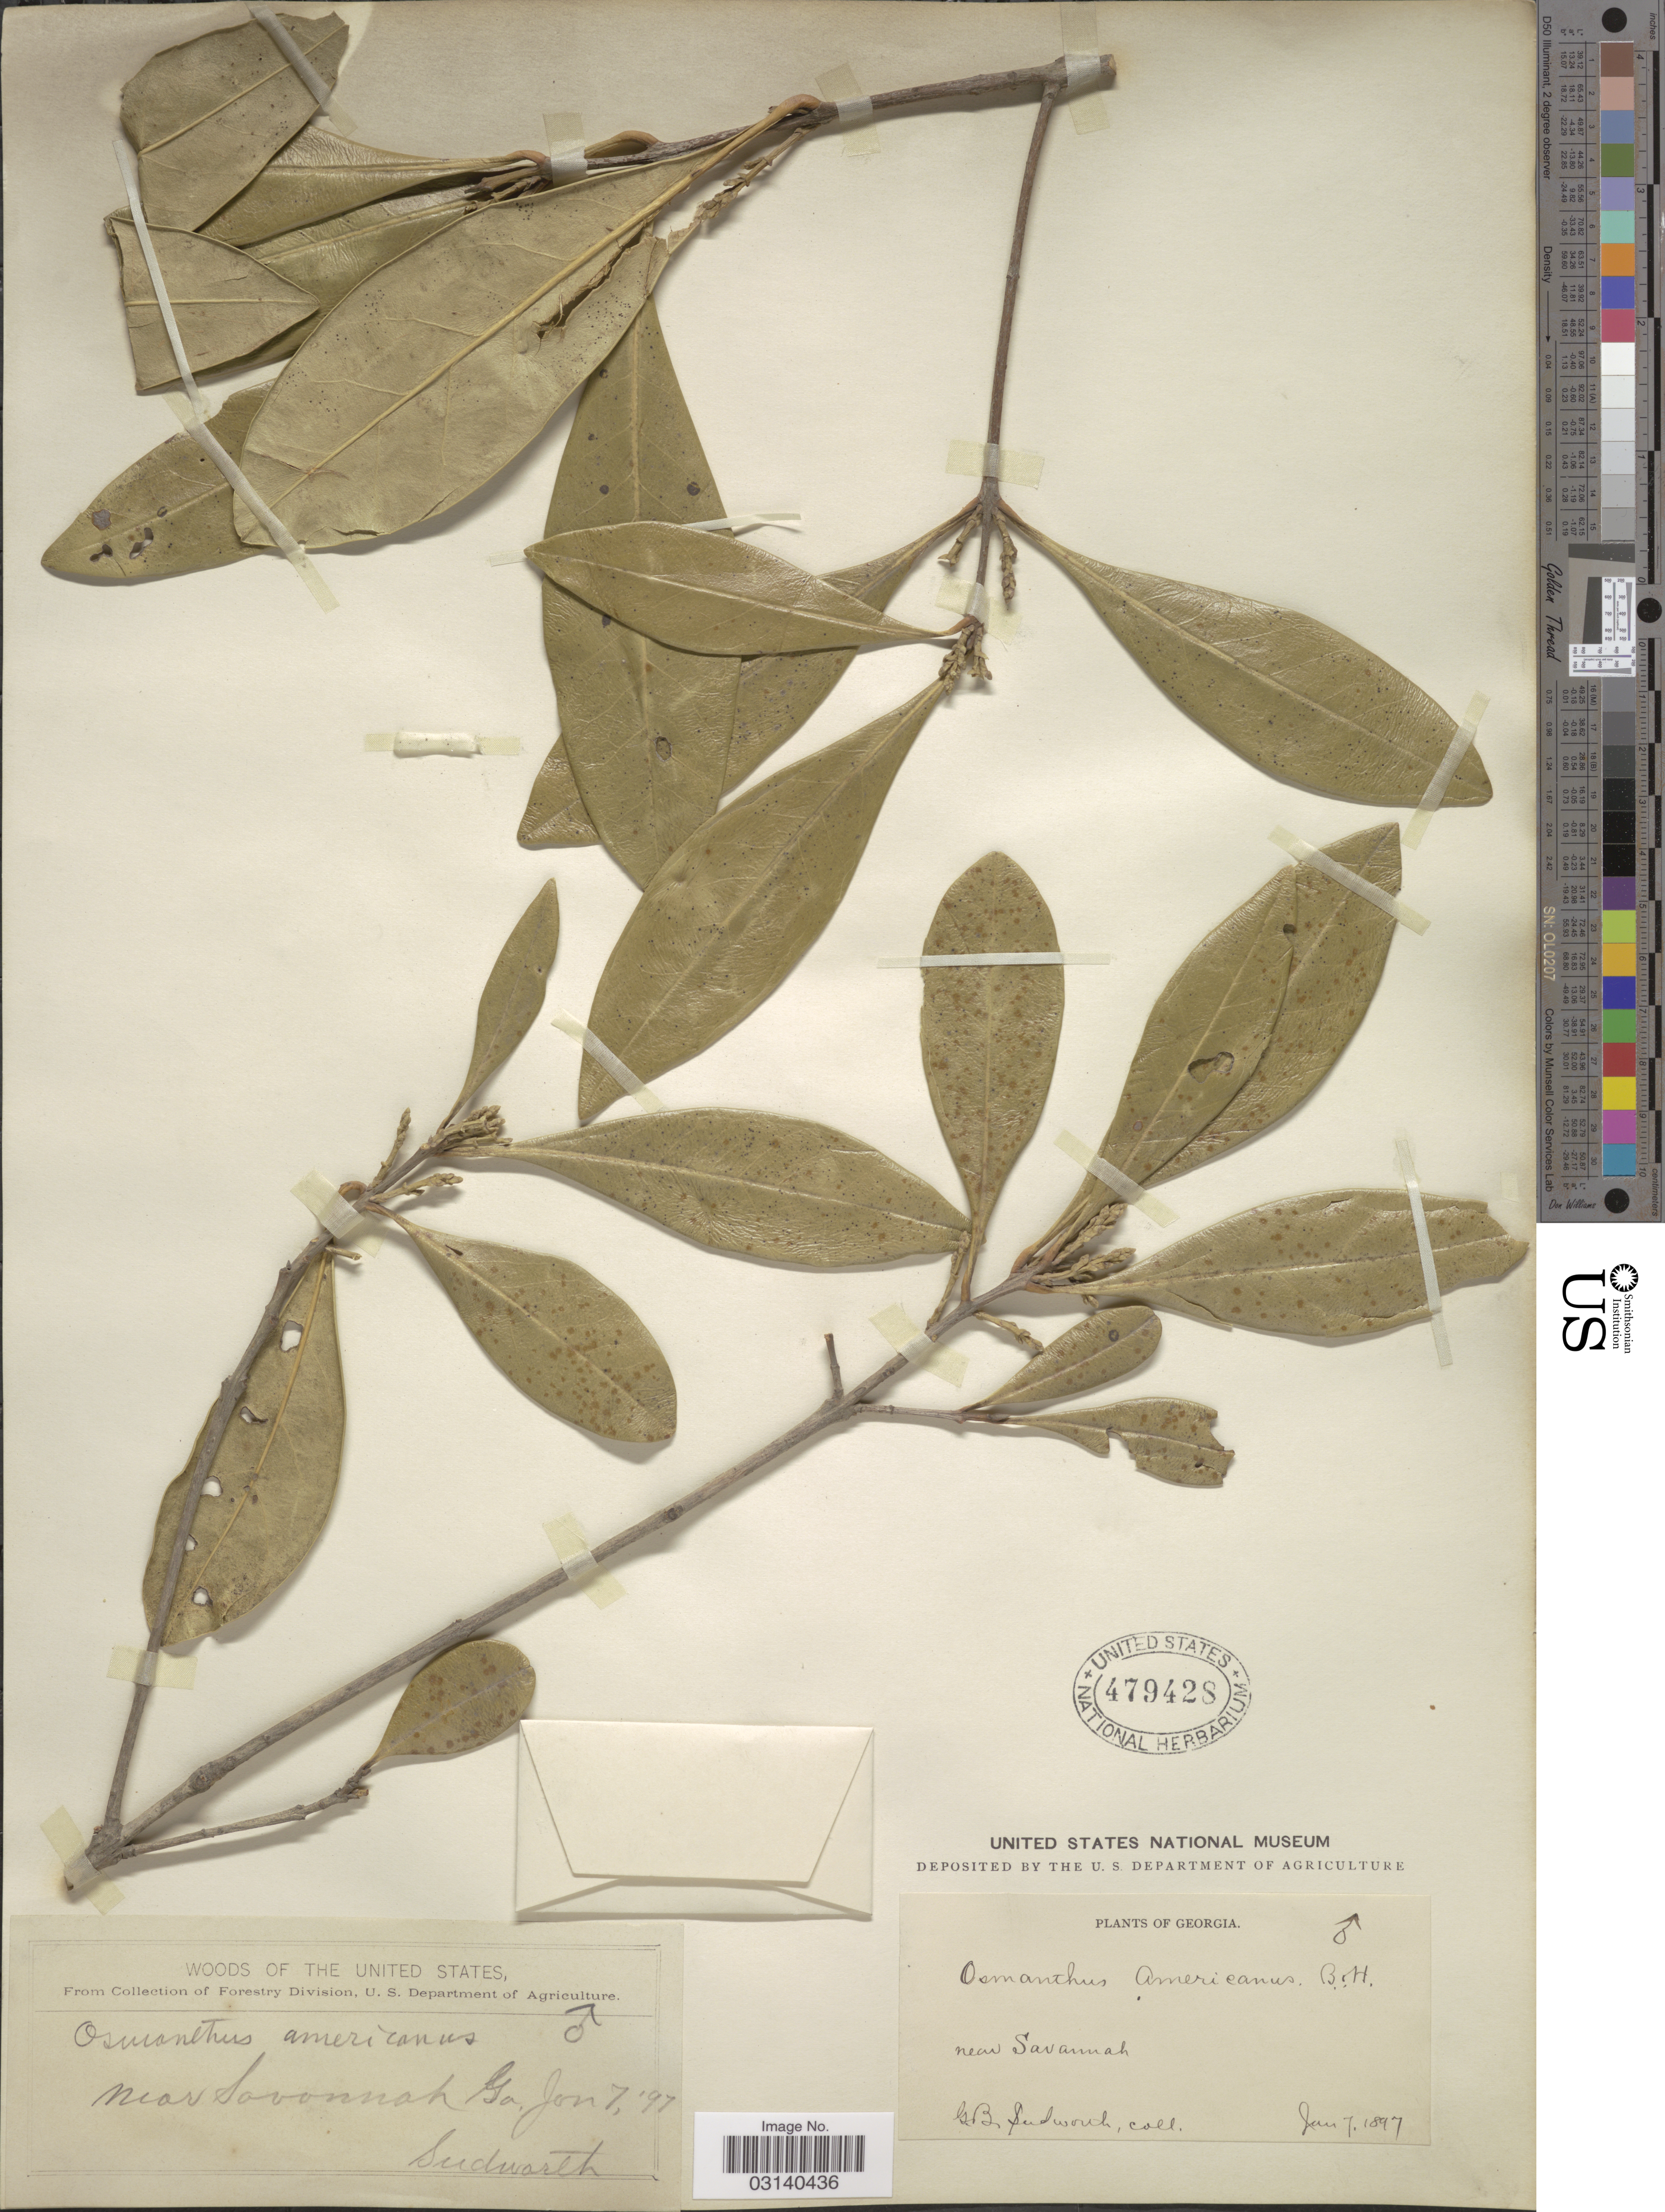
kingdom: Plantae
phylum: Tracheophyta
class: Magnoliopsida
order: Lamiales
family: Oleaceae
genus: Osmanthus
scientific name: Osmanthus americanus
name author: (L.) A. Gray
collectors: G. B. Sudworth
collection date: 1897-01-07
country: United States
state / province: Georgia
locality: Near Savannah.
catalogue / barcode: US 479428